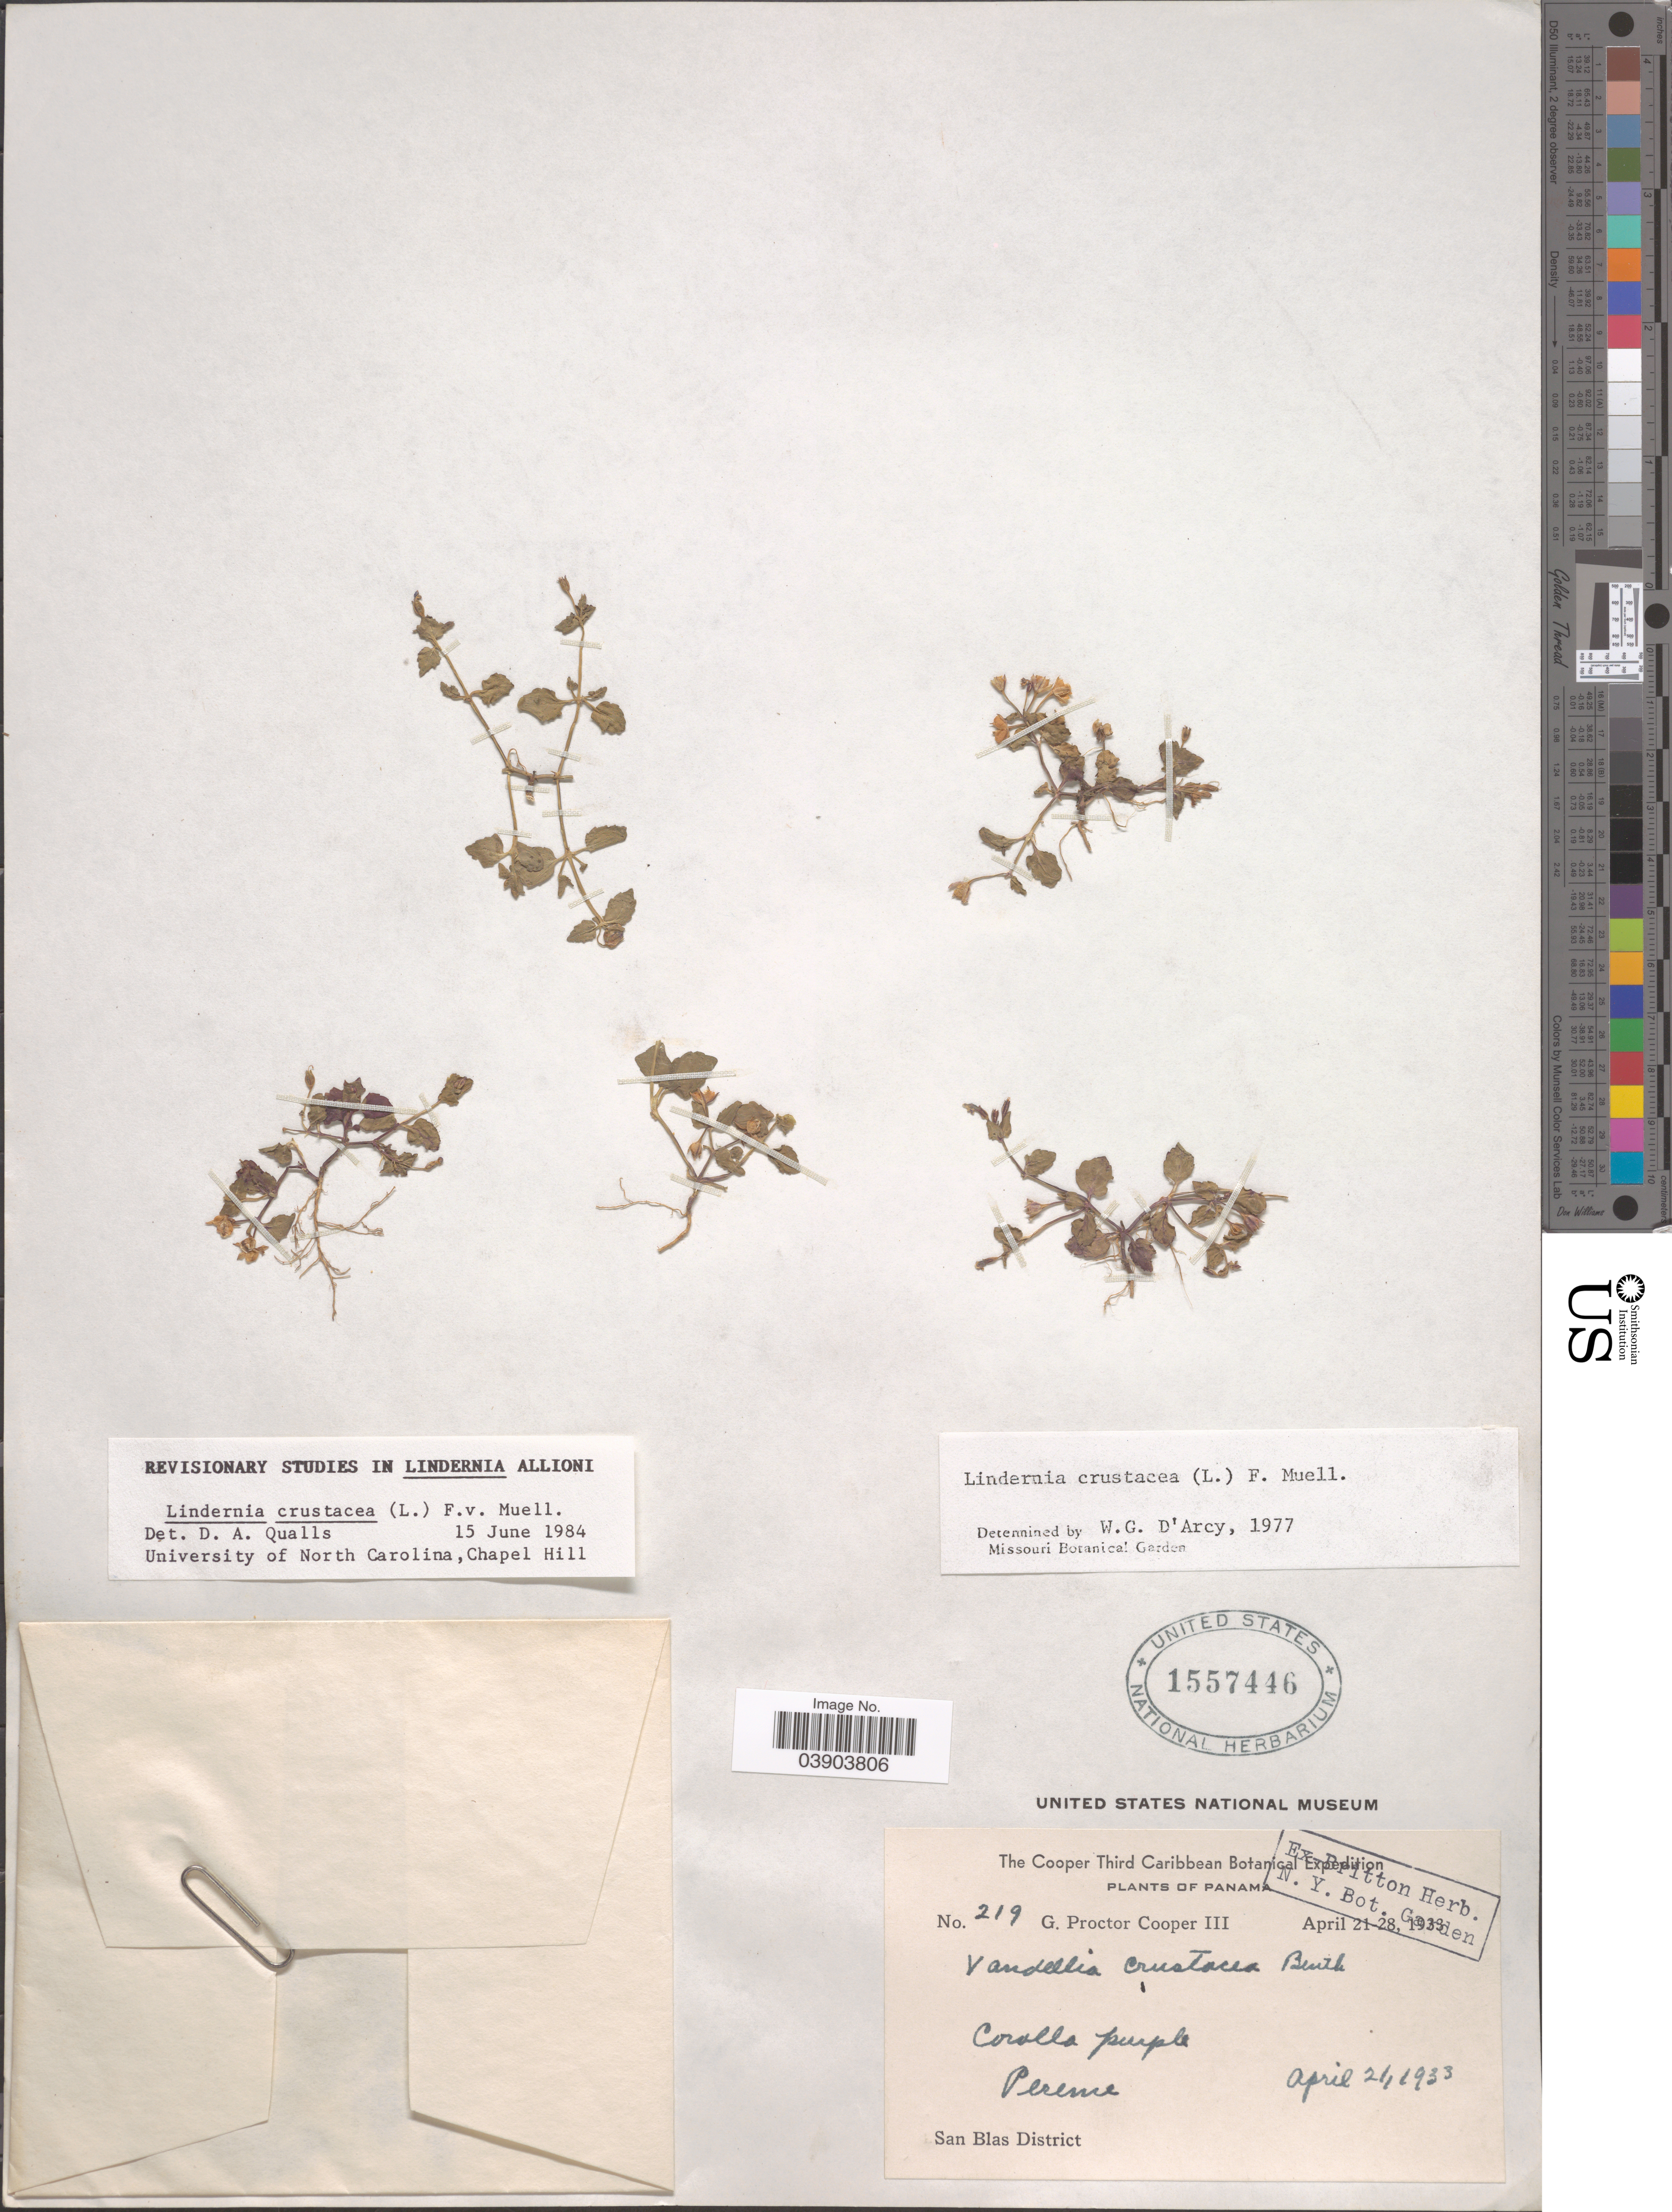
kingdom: Plantae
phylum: Tracheophyta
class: Magnoliopsida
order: Lamiales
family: Linderniaceae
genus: Lindernia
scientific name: Lindernia crustacea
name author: (L.) F. Muell.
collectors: G. Cooper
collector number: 219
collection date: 1933-04-21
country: Panama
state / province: Kuna Yala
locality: San Blas District.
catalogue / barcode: US 1557446